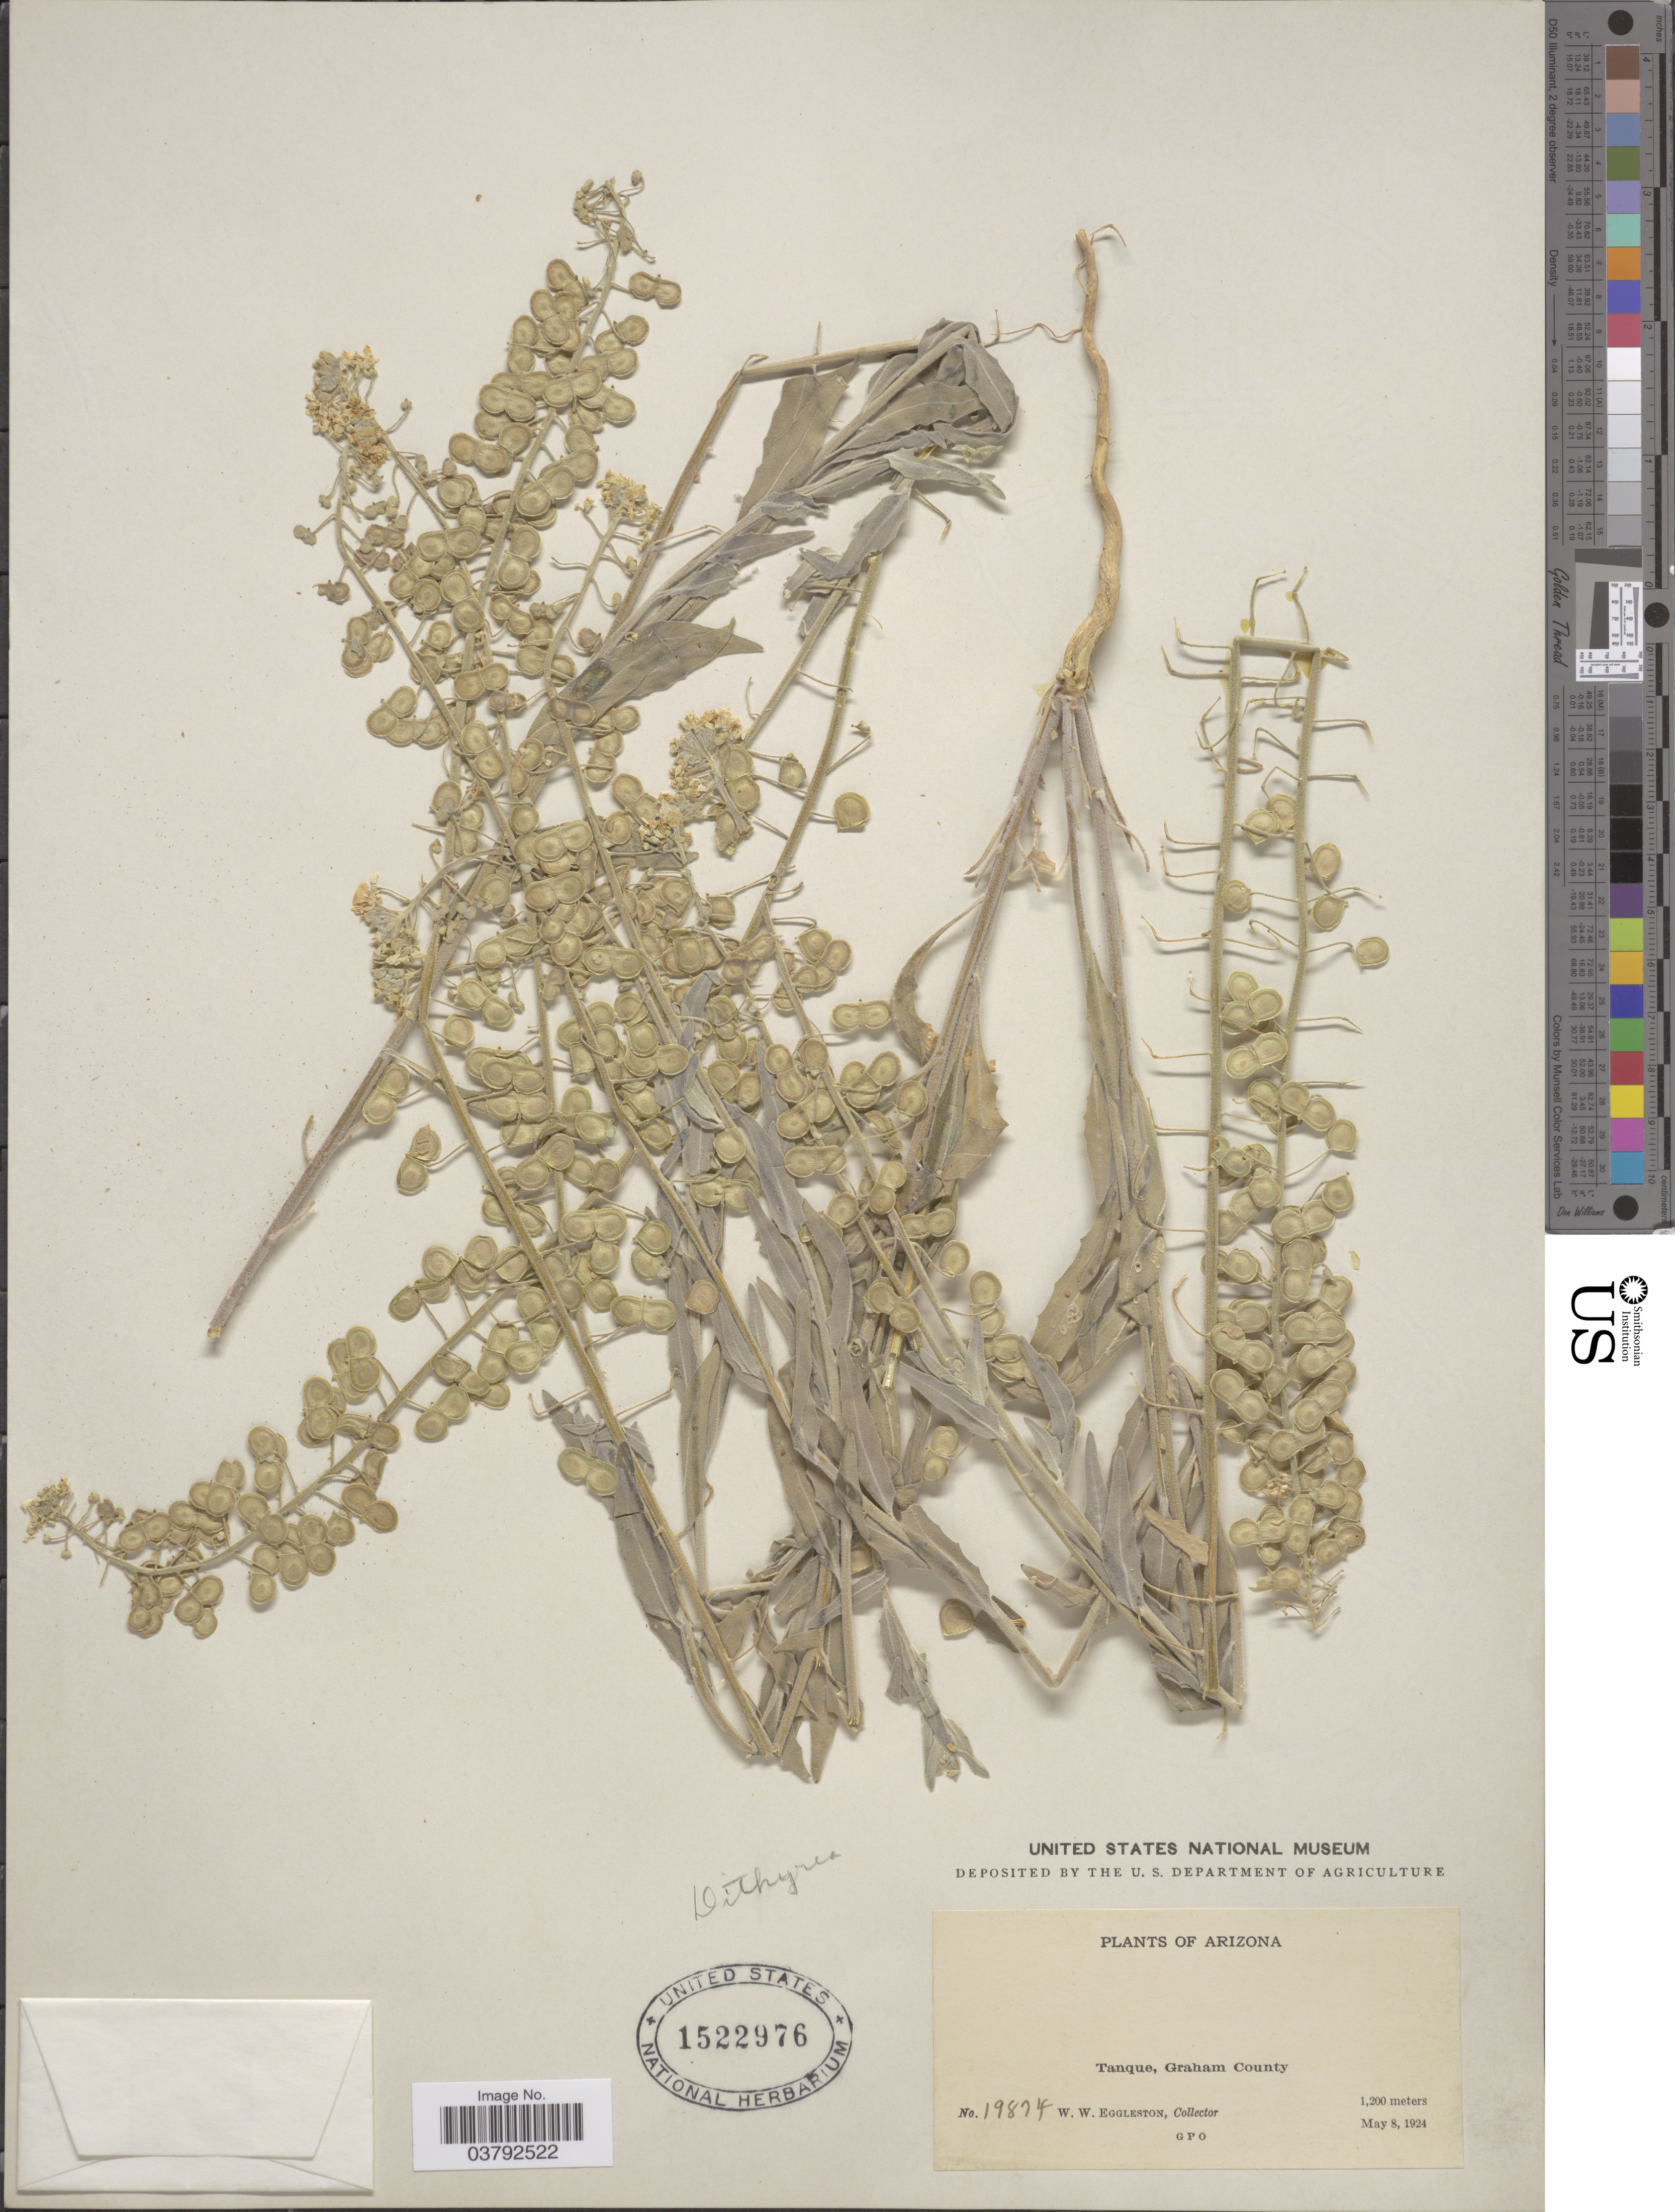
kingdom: Plantae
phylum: Tracheophyta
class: Magnoliopsida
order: Brassicales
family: Brassicaceae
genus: Dithyrea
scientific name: Dithyrea wislizeni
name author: Engelm.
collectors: W. W. Eggleston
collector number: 19874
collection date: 1924-05-08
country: United States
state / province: Arizona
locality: Tanque, Graham County.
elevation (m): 1200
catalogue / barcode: US 1522976